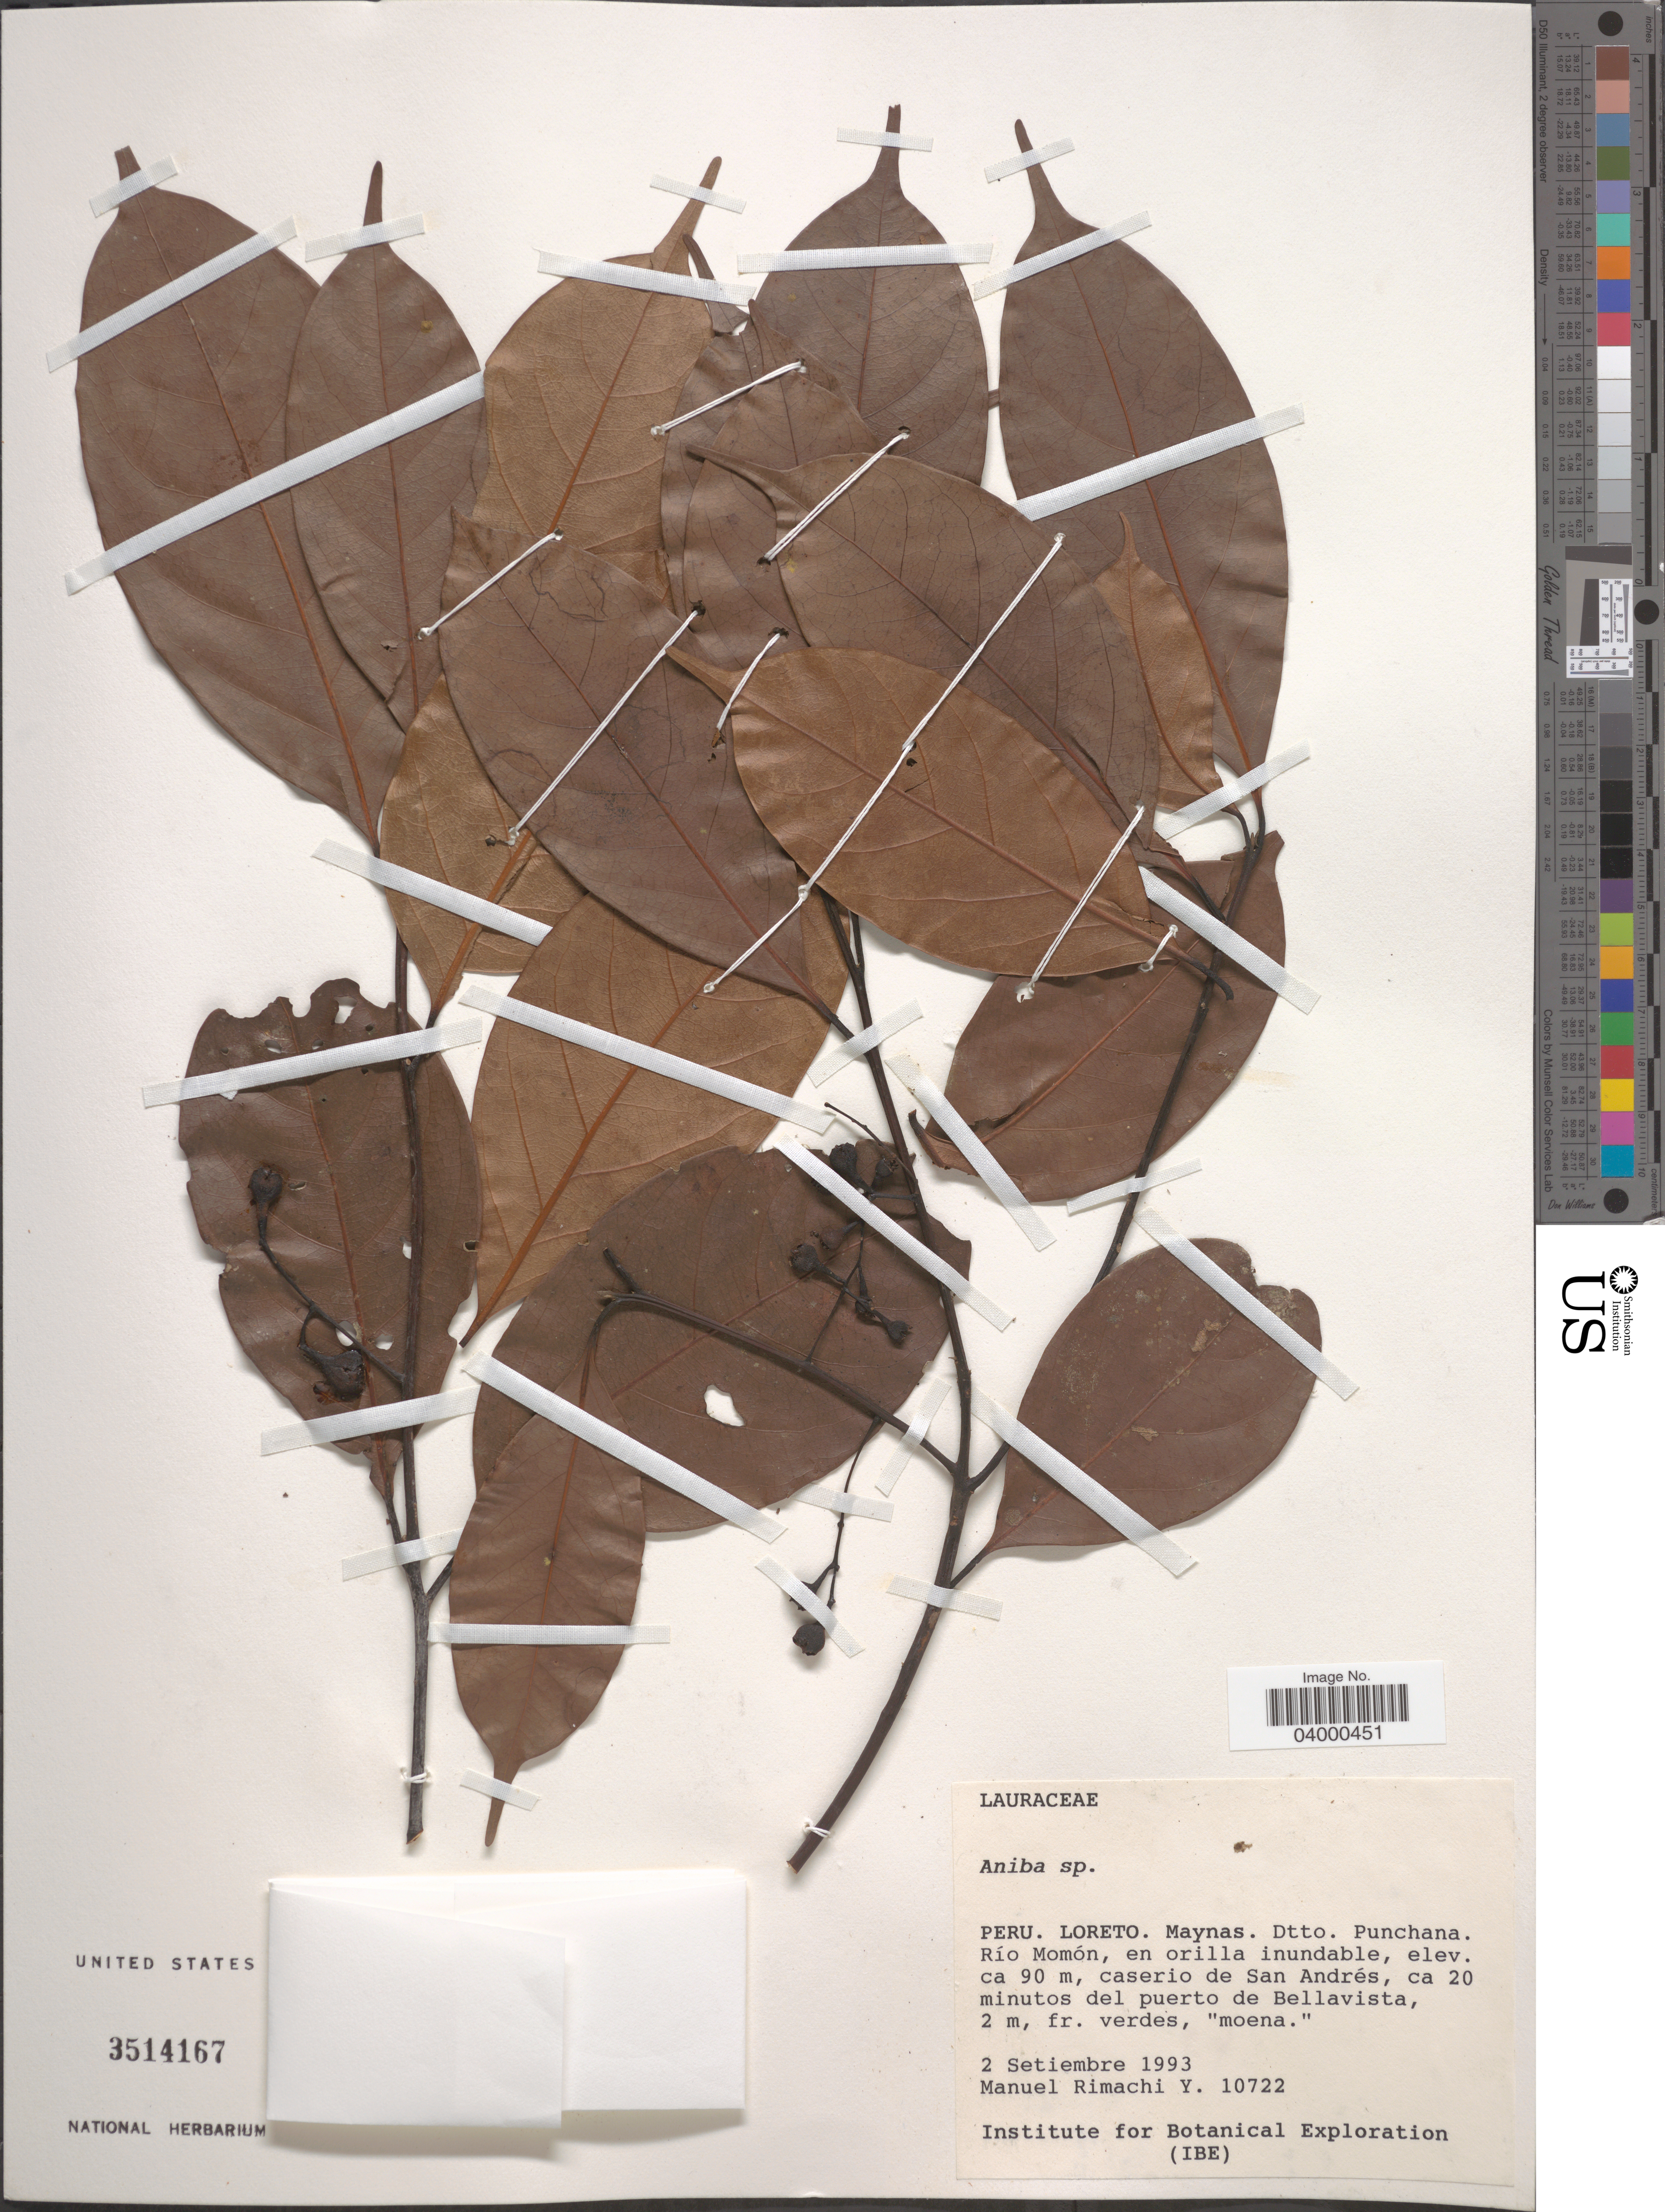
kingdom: Plantae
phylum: Tracheophyta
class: Magnoliopsida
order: Laurales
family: Lauraceae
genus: Aniba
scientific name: Aniba sp.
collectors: M. Rimachi Y.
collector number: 10722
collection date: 1993-09-02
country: Peru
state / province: Loreto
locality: Maynas. dtto. Punchana. Río Momón, en orilla inundable, caserio de San Andrés, ca 20 minutos del puerto de Bellavista.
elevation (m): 90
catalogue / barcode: US 3514167